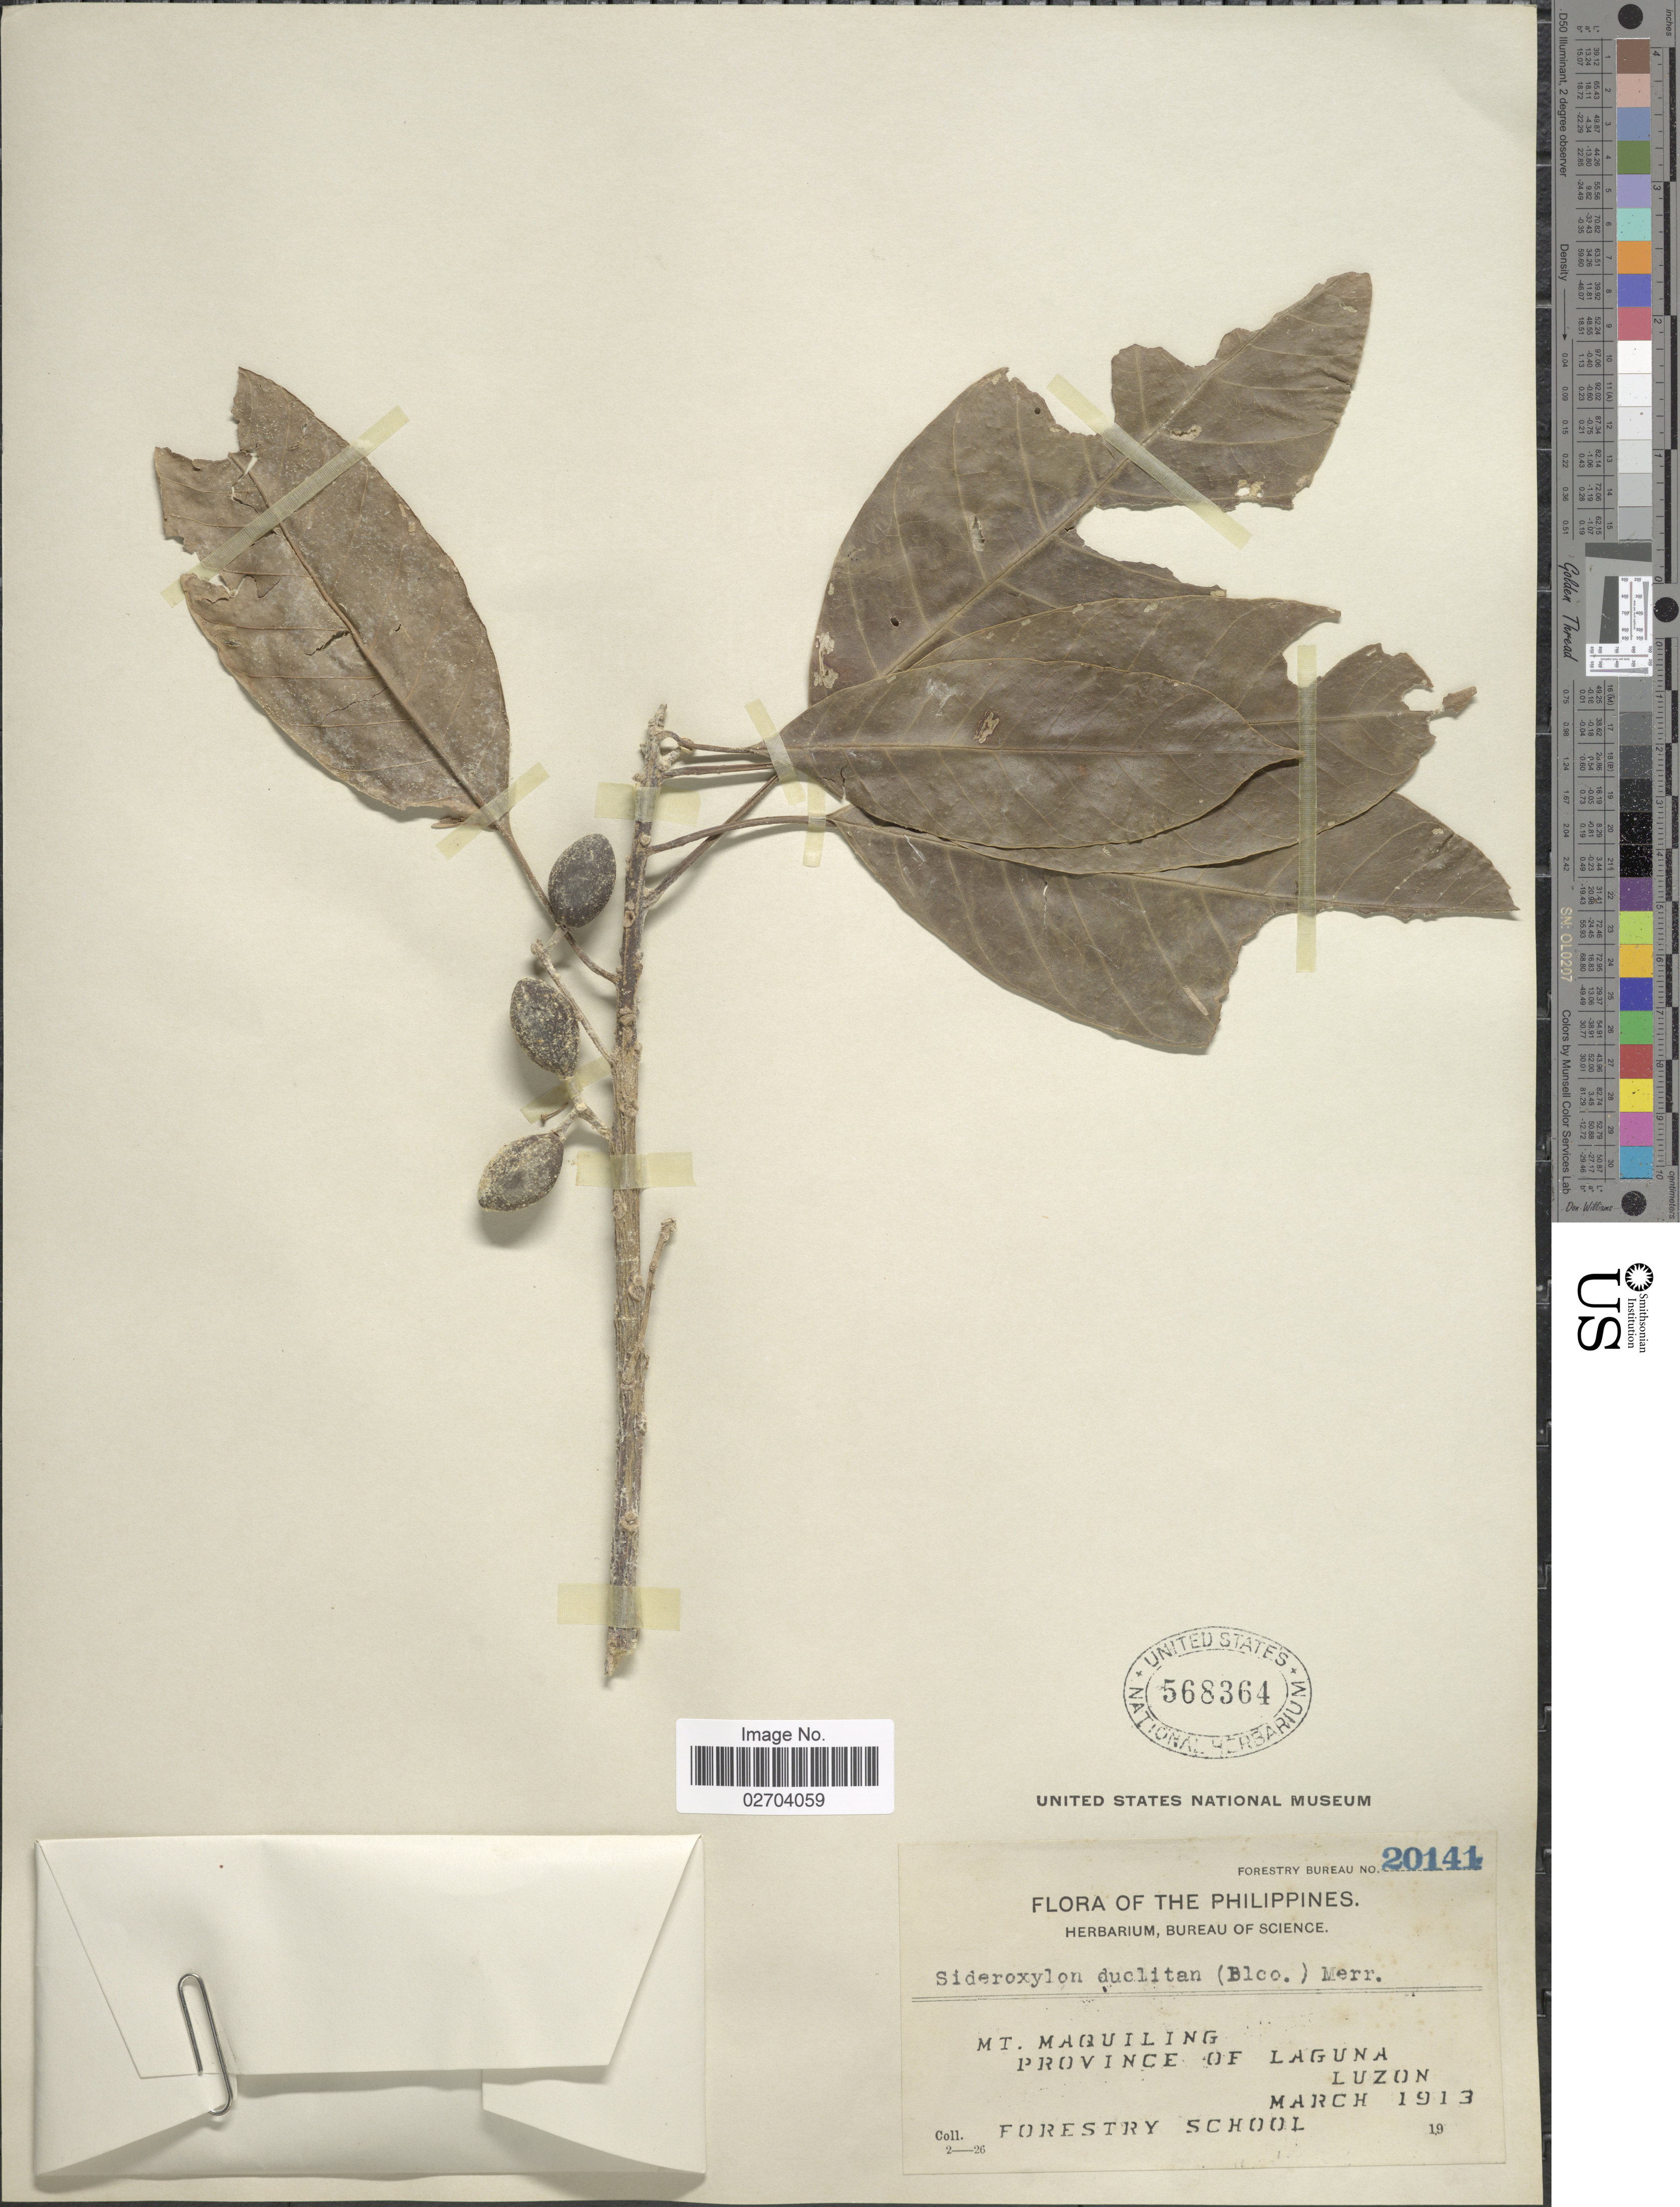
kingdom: Plantae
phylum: Tracheophyta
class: Magnoliopsida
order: Ericales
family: Sapotaceae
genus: Sideroxylon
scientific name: Sideroxylon duclitan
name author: Blanco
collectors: Forestry School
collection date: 1913-03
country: Philippines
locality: Mt. Maquilling, Province of Laguna, Luzon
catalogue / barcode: US 568364